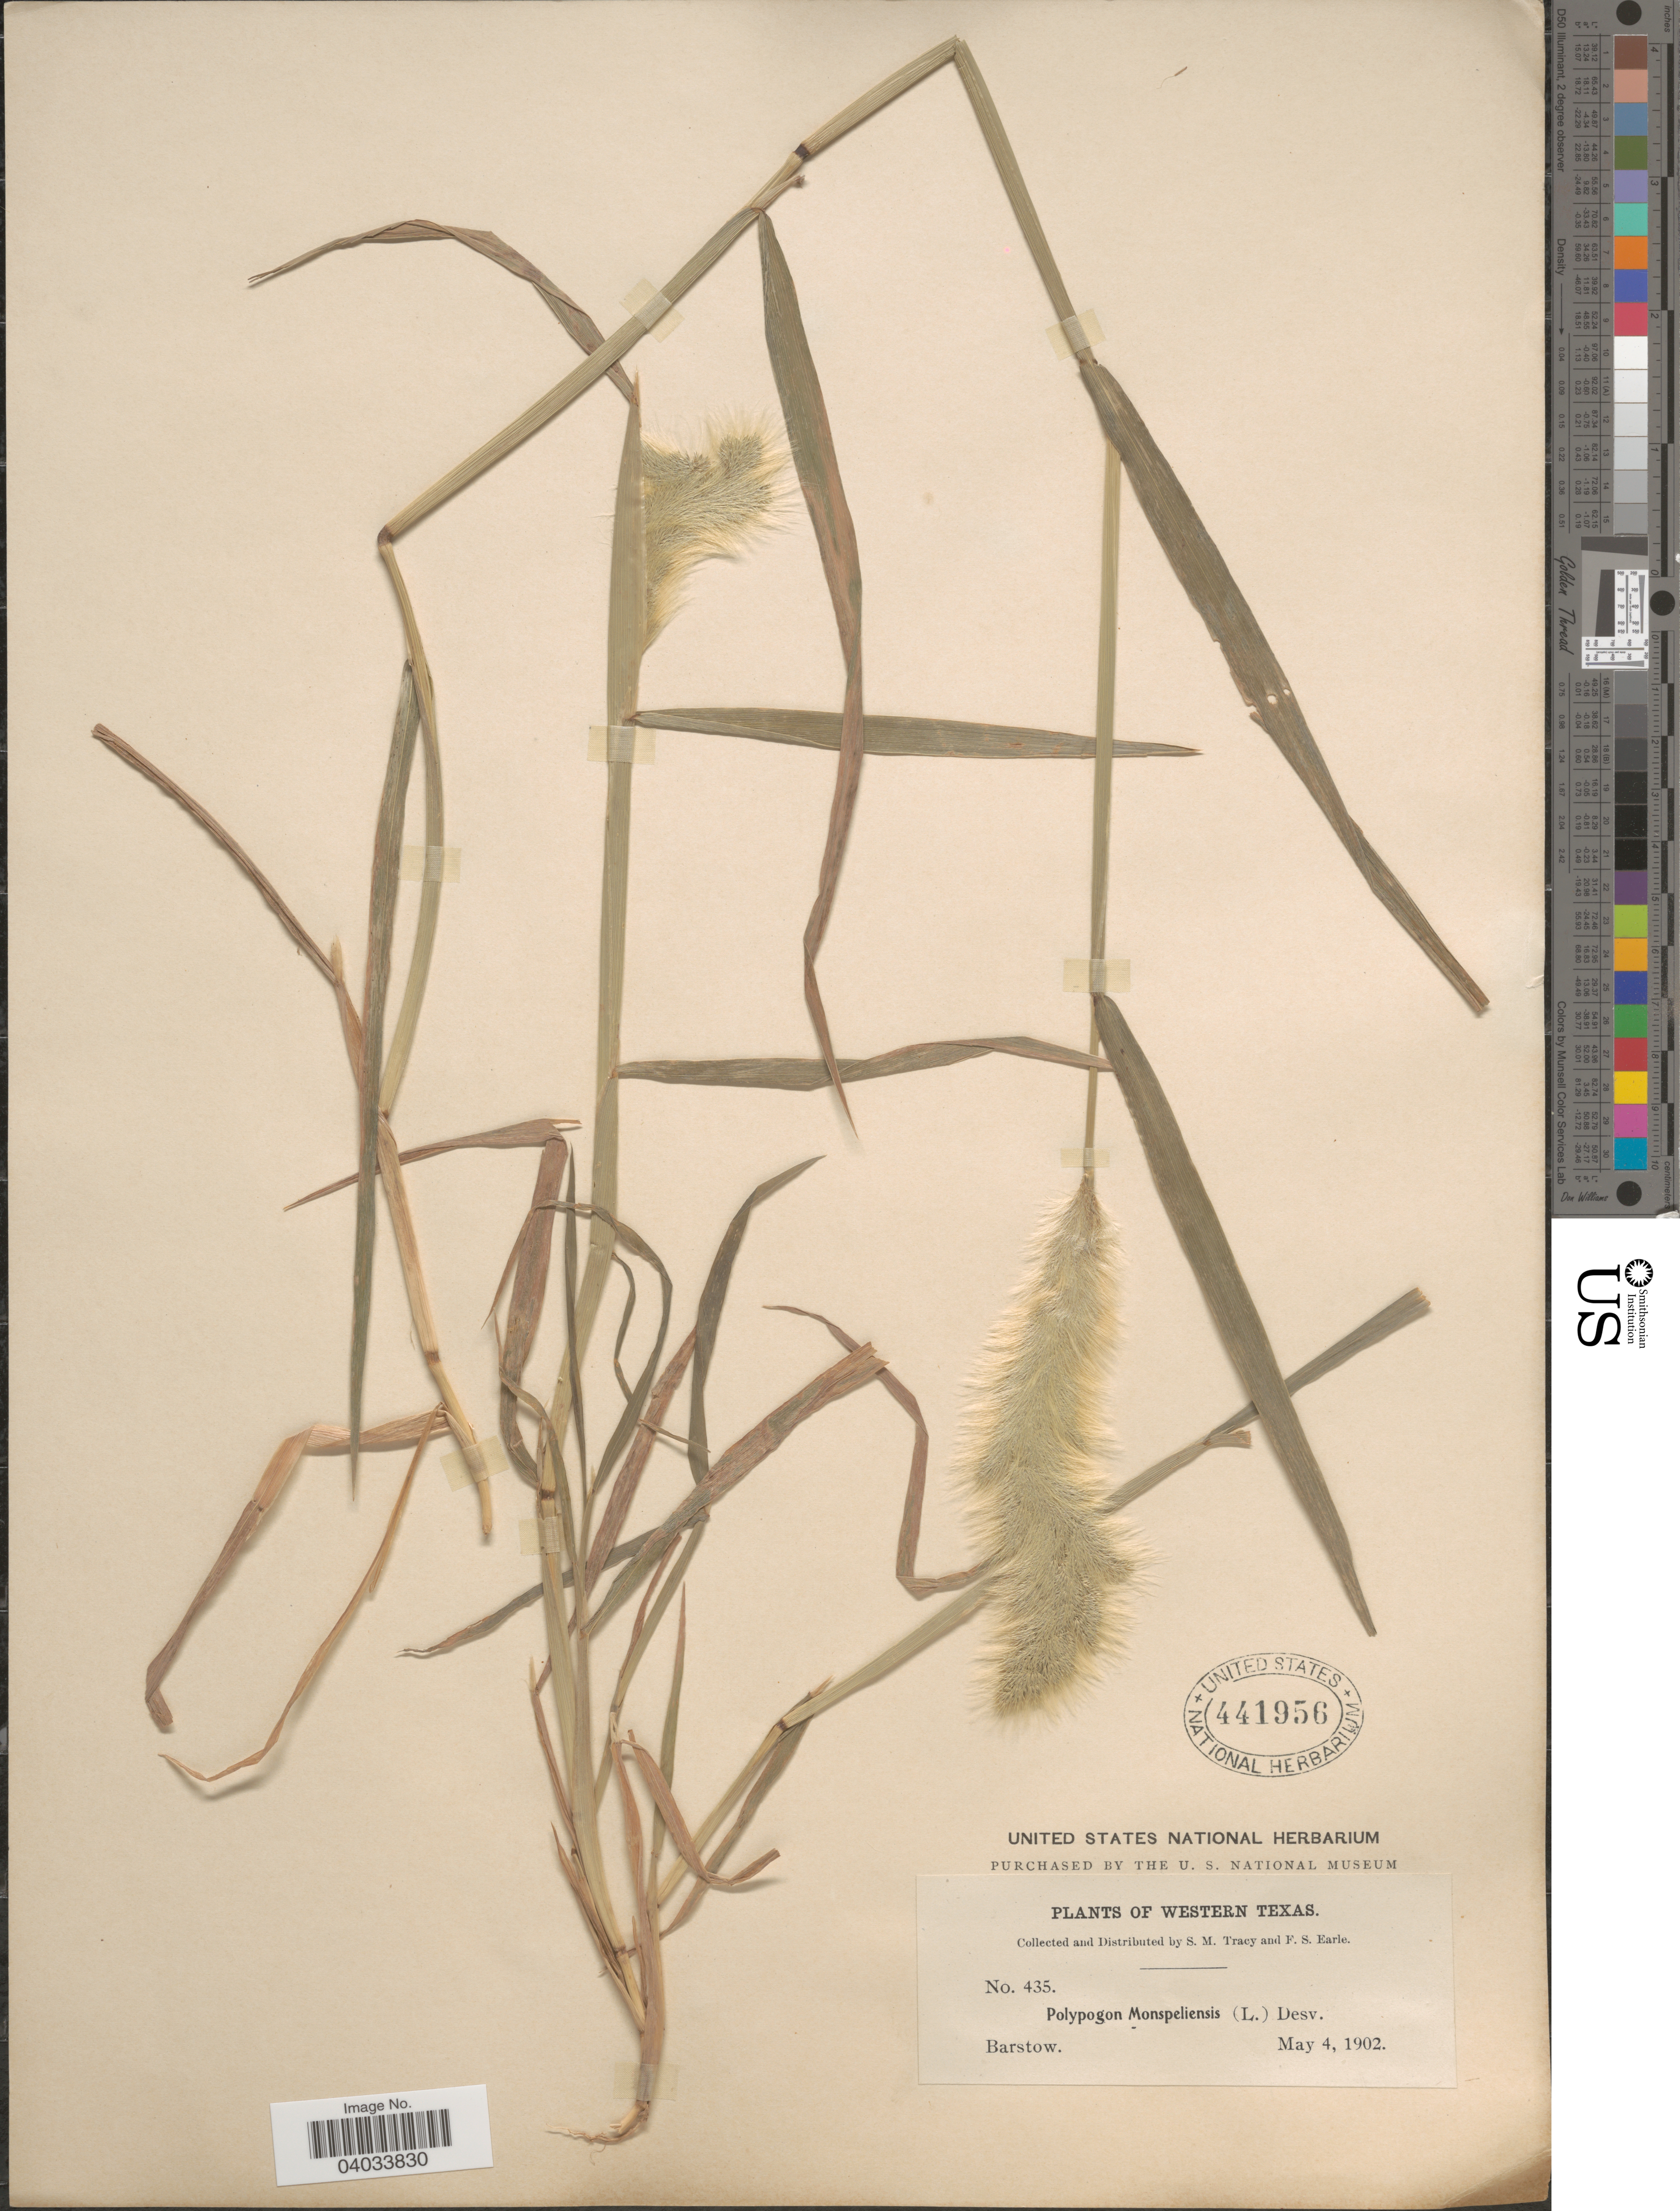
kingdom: Plantae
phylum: Tracheophyta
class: Liliopsida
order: Poales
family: Poaceae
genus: Polypogon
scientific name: Polypogon monspeliensis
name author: (L.) Desf.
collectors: S. M. Tracy & F. S. Earle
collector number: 435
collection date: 1902-05-04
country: United States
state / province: Texas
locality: Western Texas. Barstow.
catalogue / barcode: US 441956